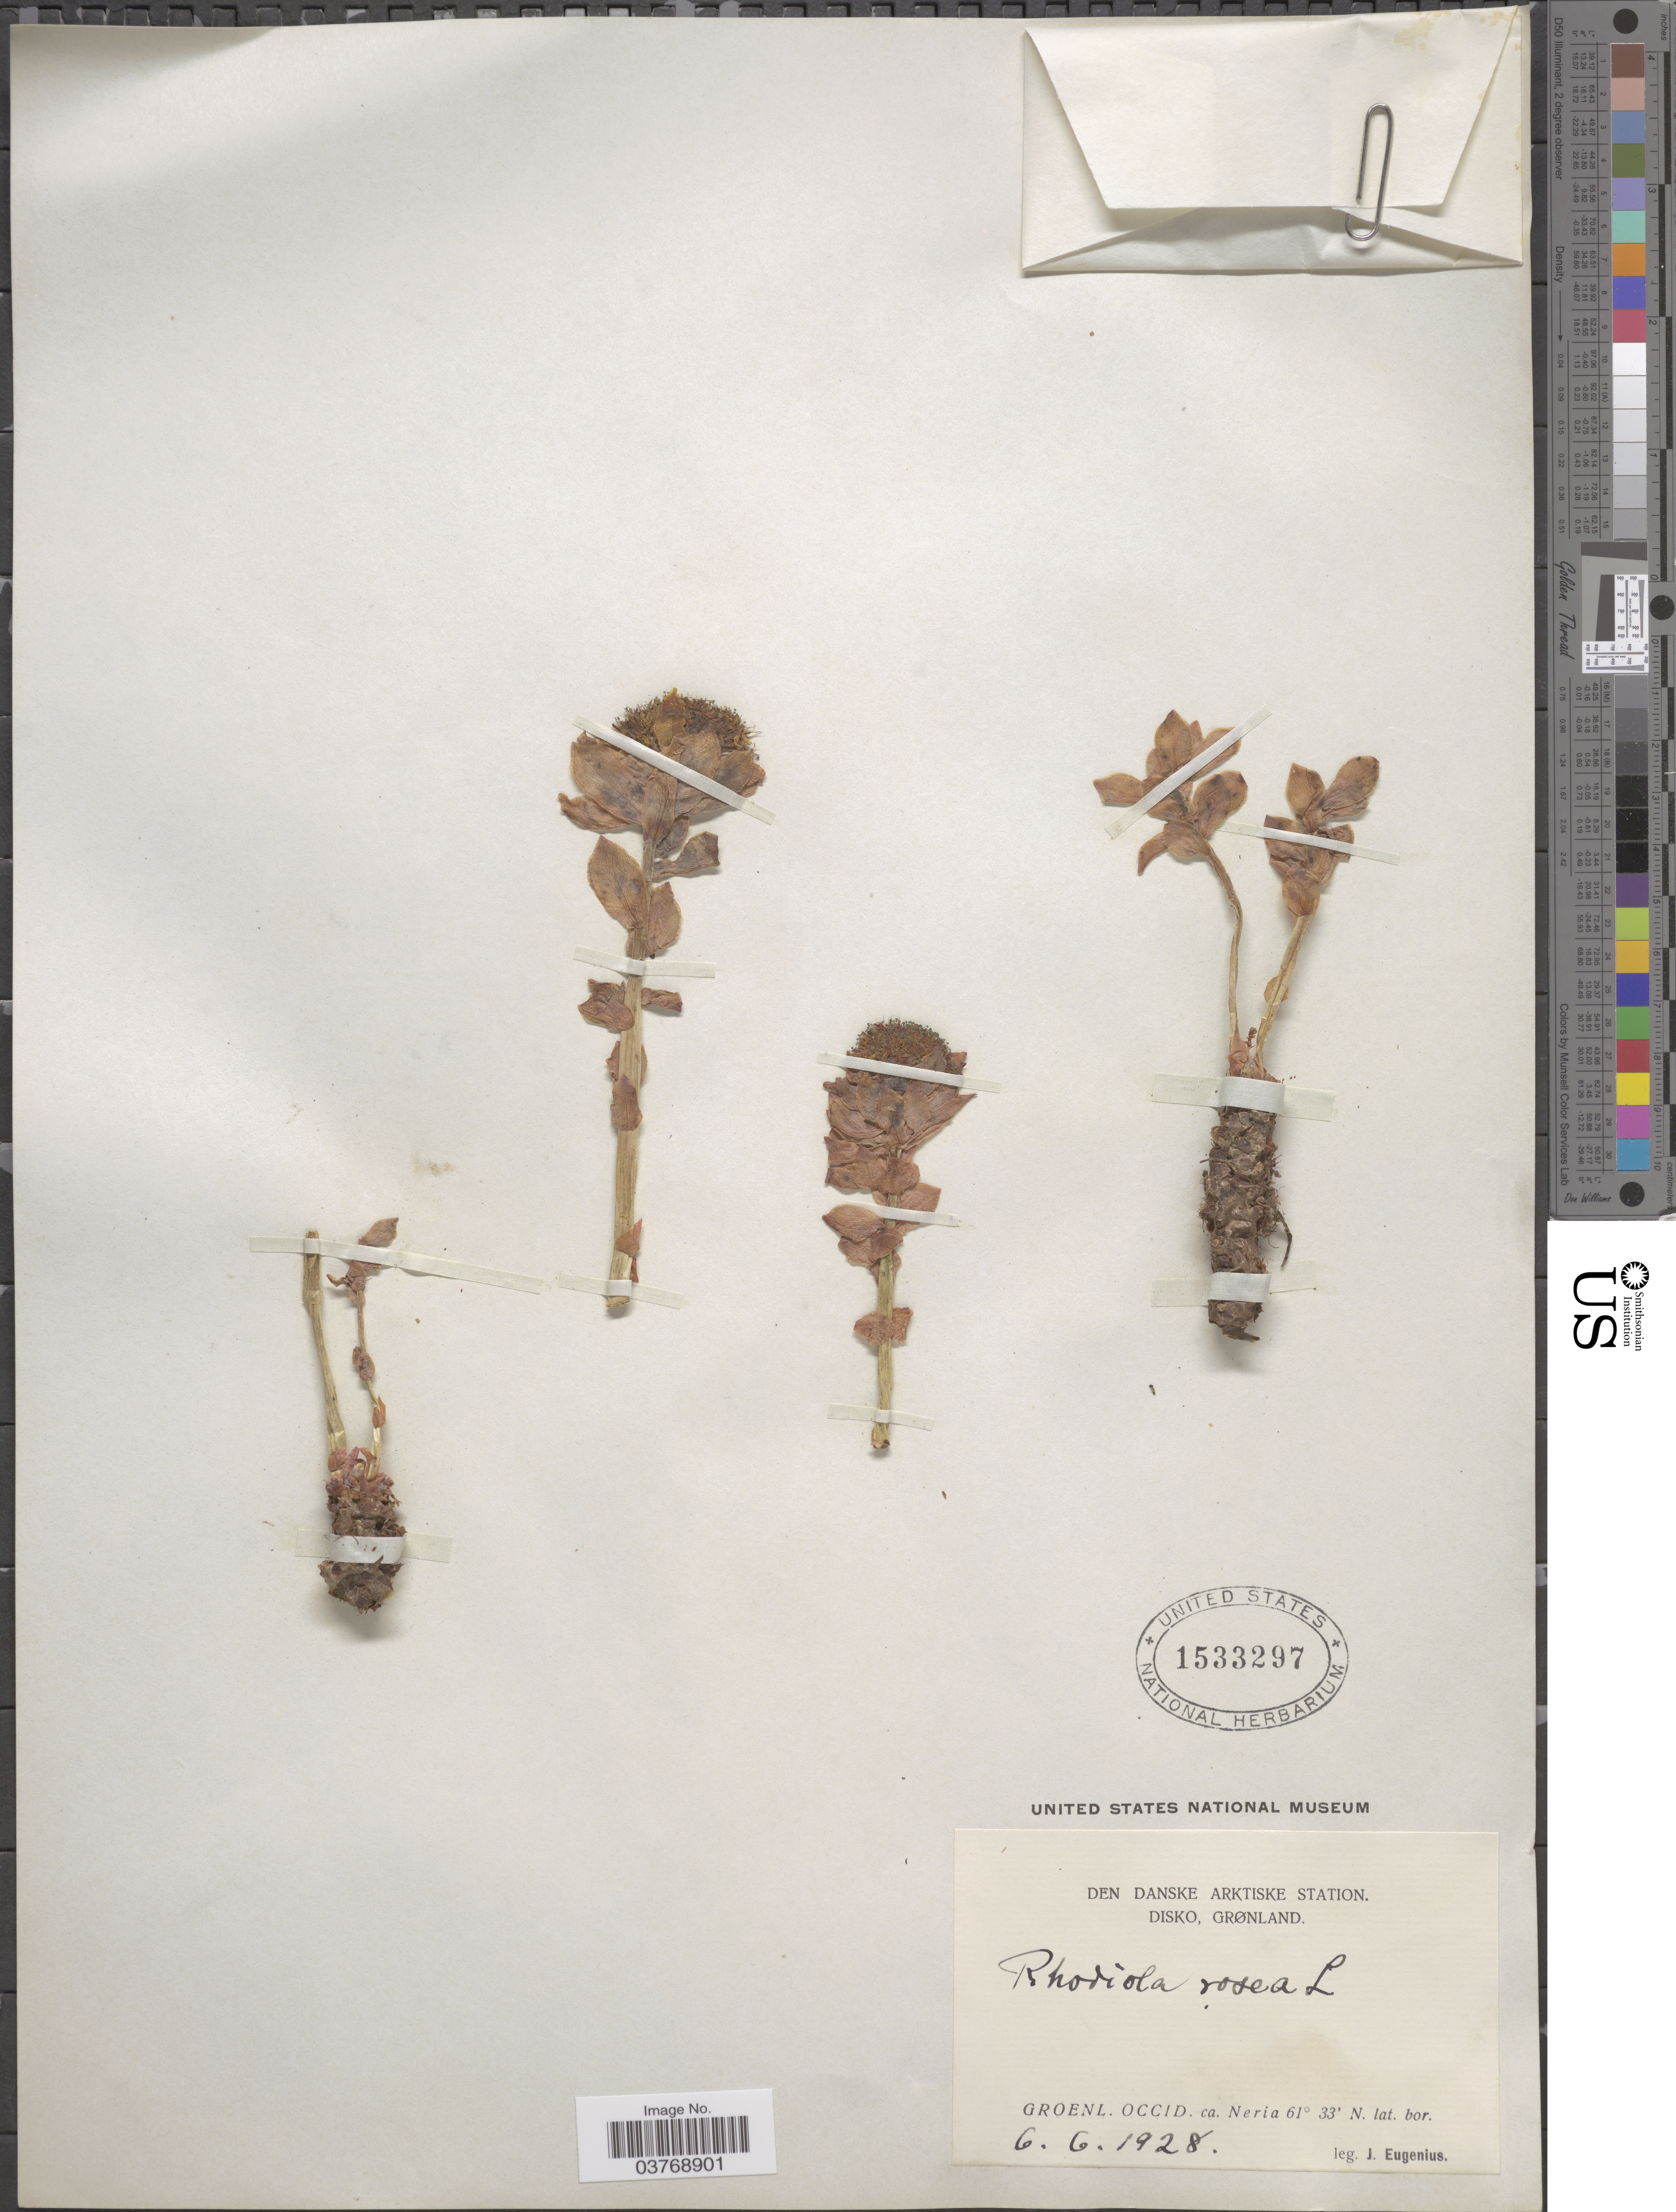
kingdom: Plantae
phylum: Tracheophyta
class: Magnoliopsida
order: Saxifragales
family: Crassulaceae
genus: Rhodiola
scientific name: Rhodiola rosea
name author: L.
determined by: Strong, Mark T., (BOT), Smithsonian Institution - National Museum of Natural History (UNITED STATES)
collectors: J. Eugenius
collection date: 1928-06-06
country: Greenland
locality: Den Danske Arktiske Station. Disko, Grønland. Groenl. Occid. ca. Neria.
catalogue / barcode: US 1533297